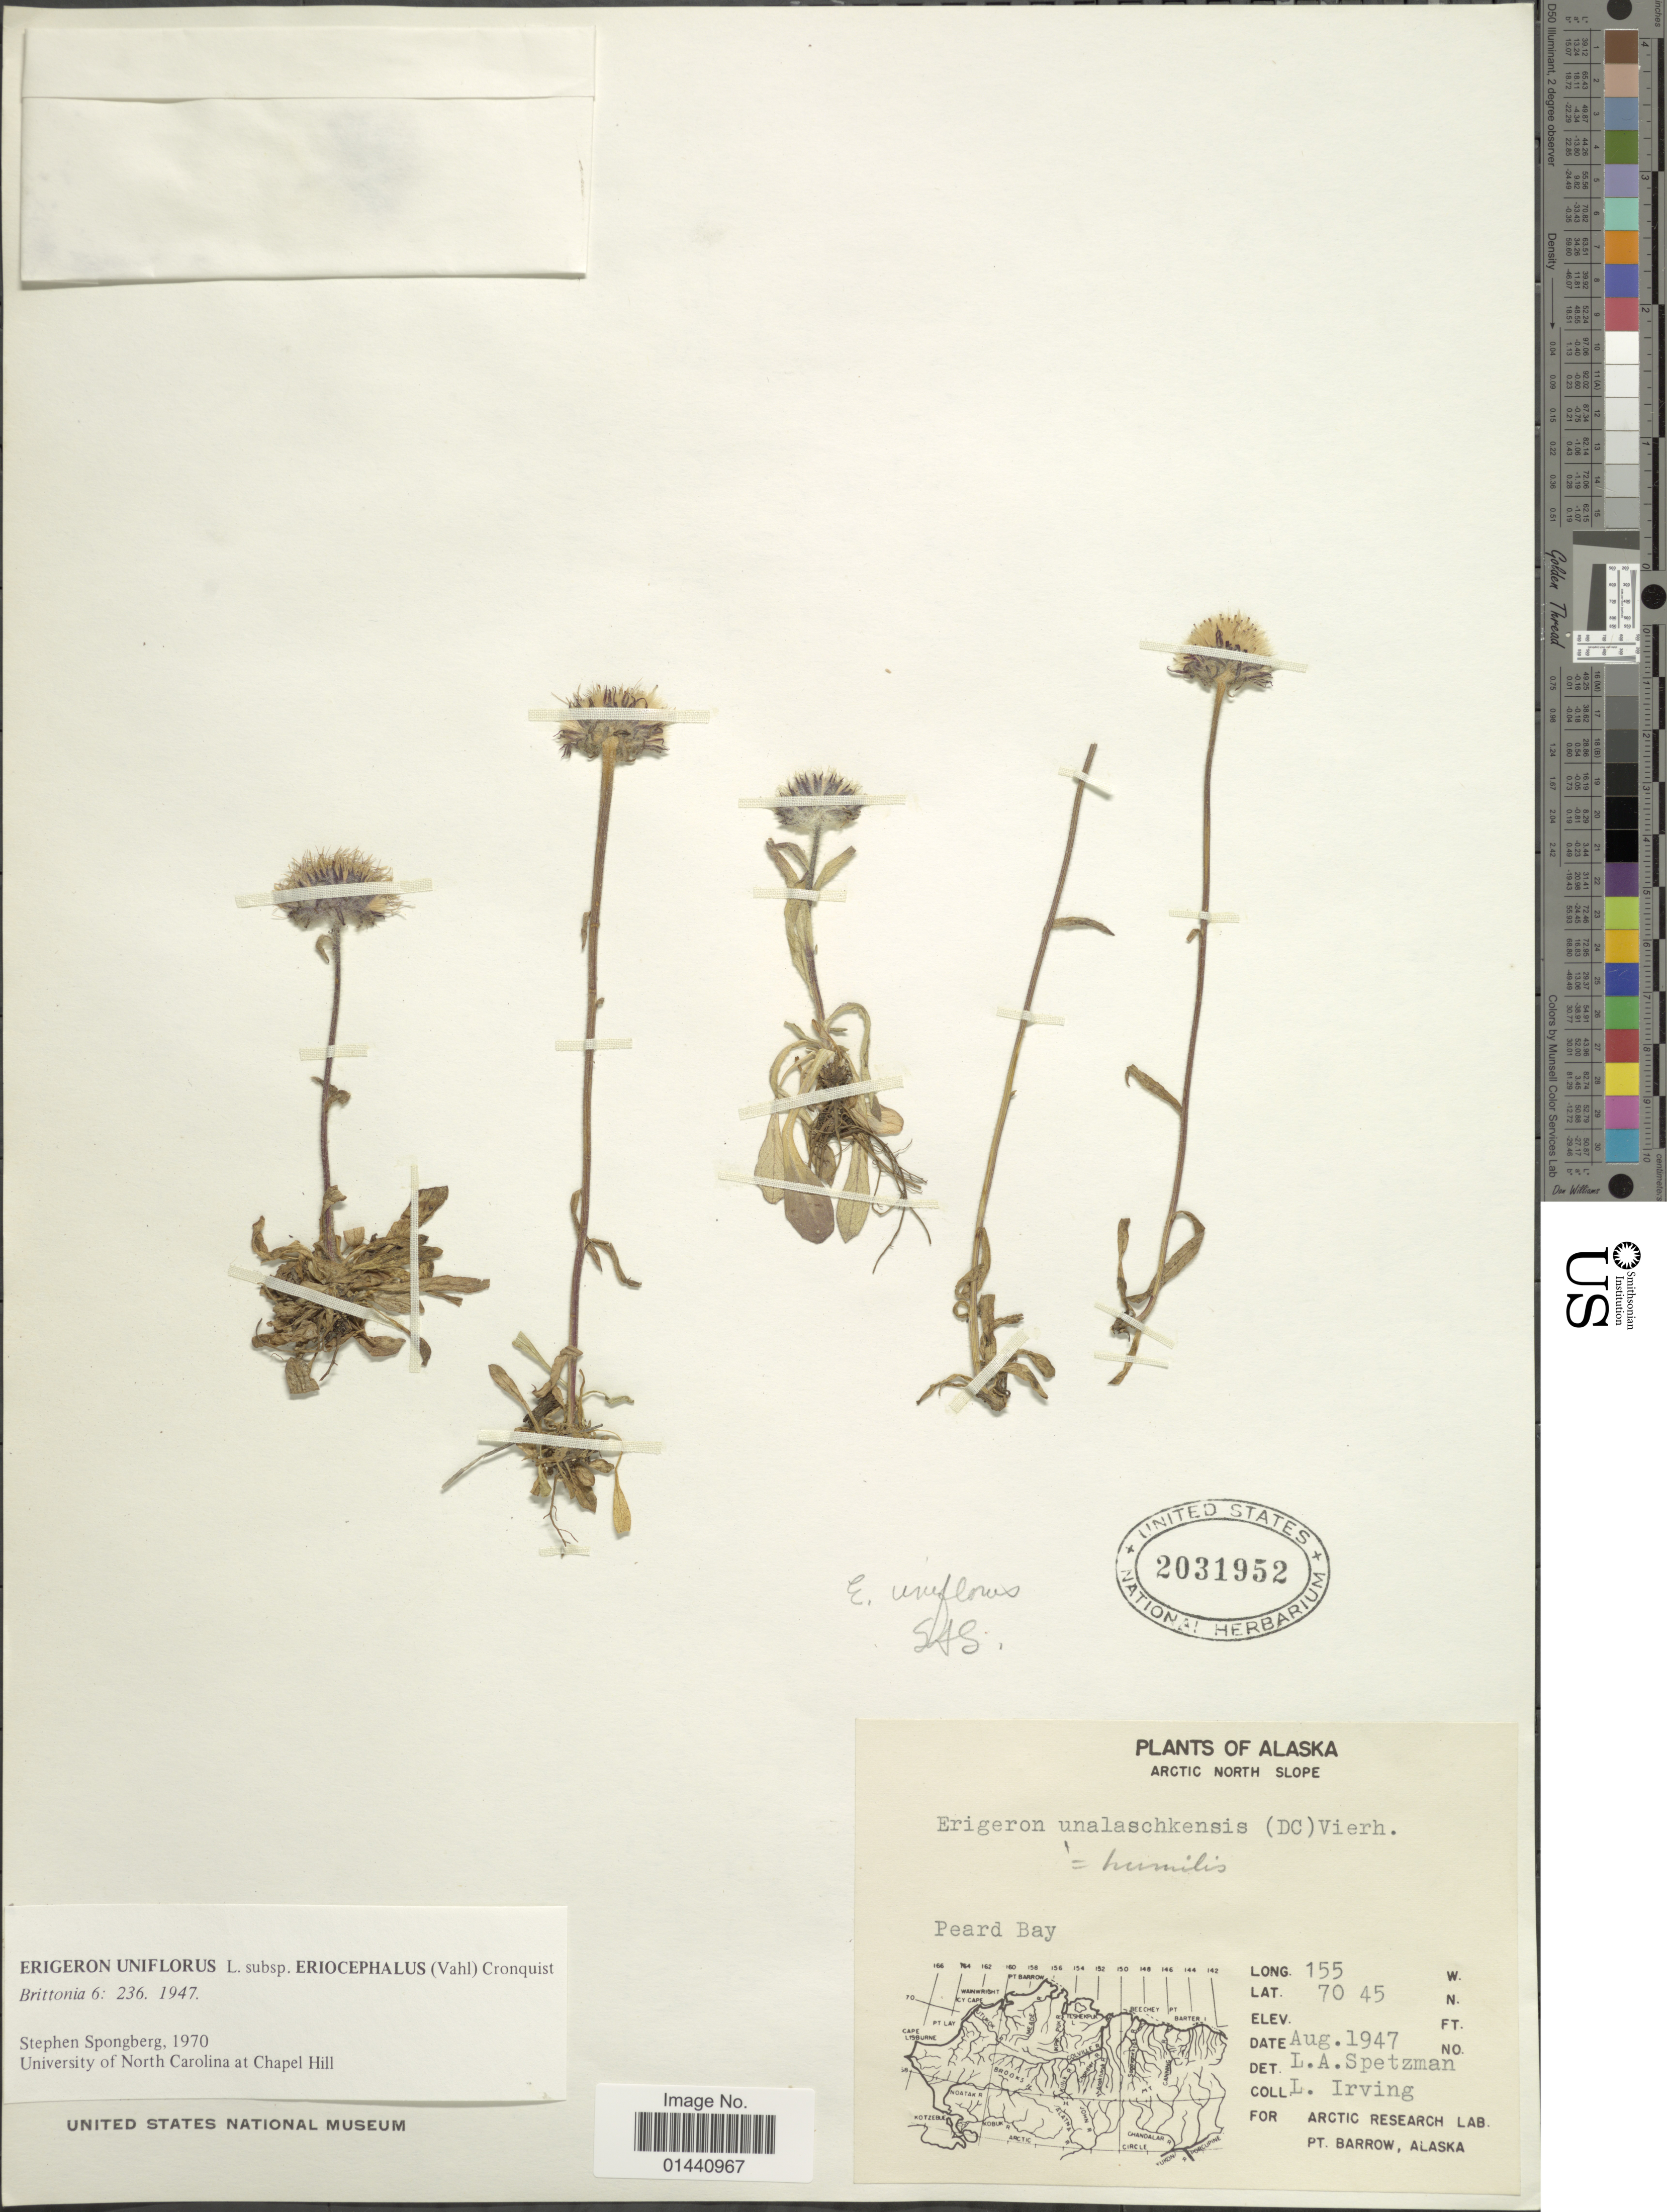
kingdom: Plantae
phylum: Tracheophyta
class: Magnoliopsida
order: Asterales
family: Asteraceae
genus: Erigeron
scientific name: Erigeron eriocephalus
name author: J. Vahl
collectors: L. Irving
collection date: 1947-08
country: United States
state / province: Alaska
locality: Arctic North Slope.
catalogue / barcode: US 2031952